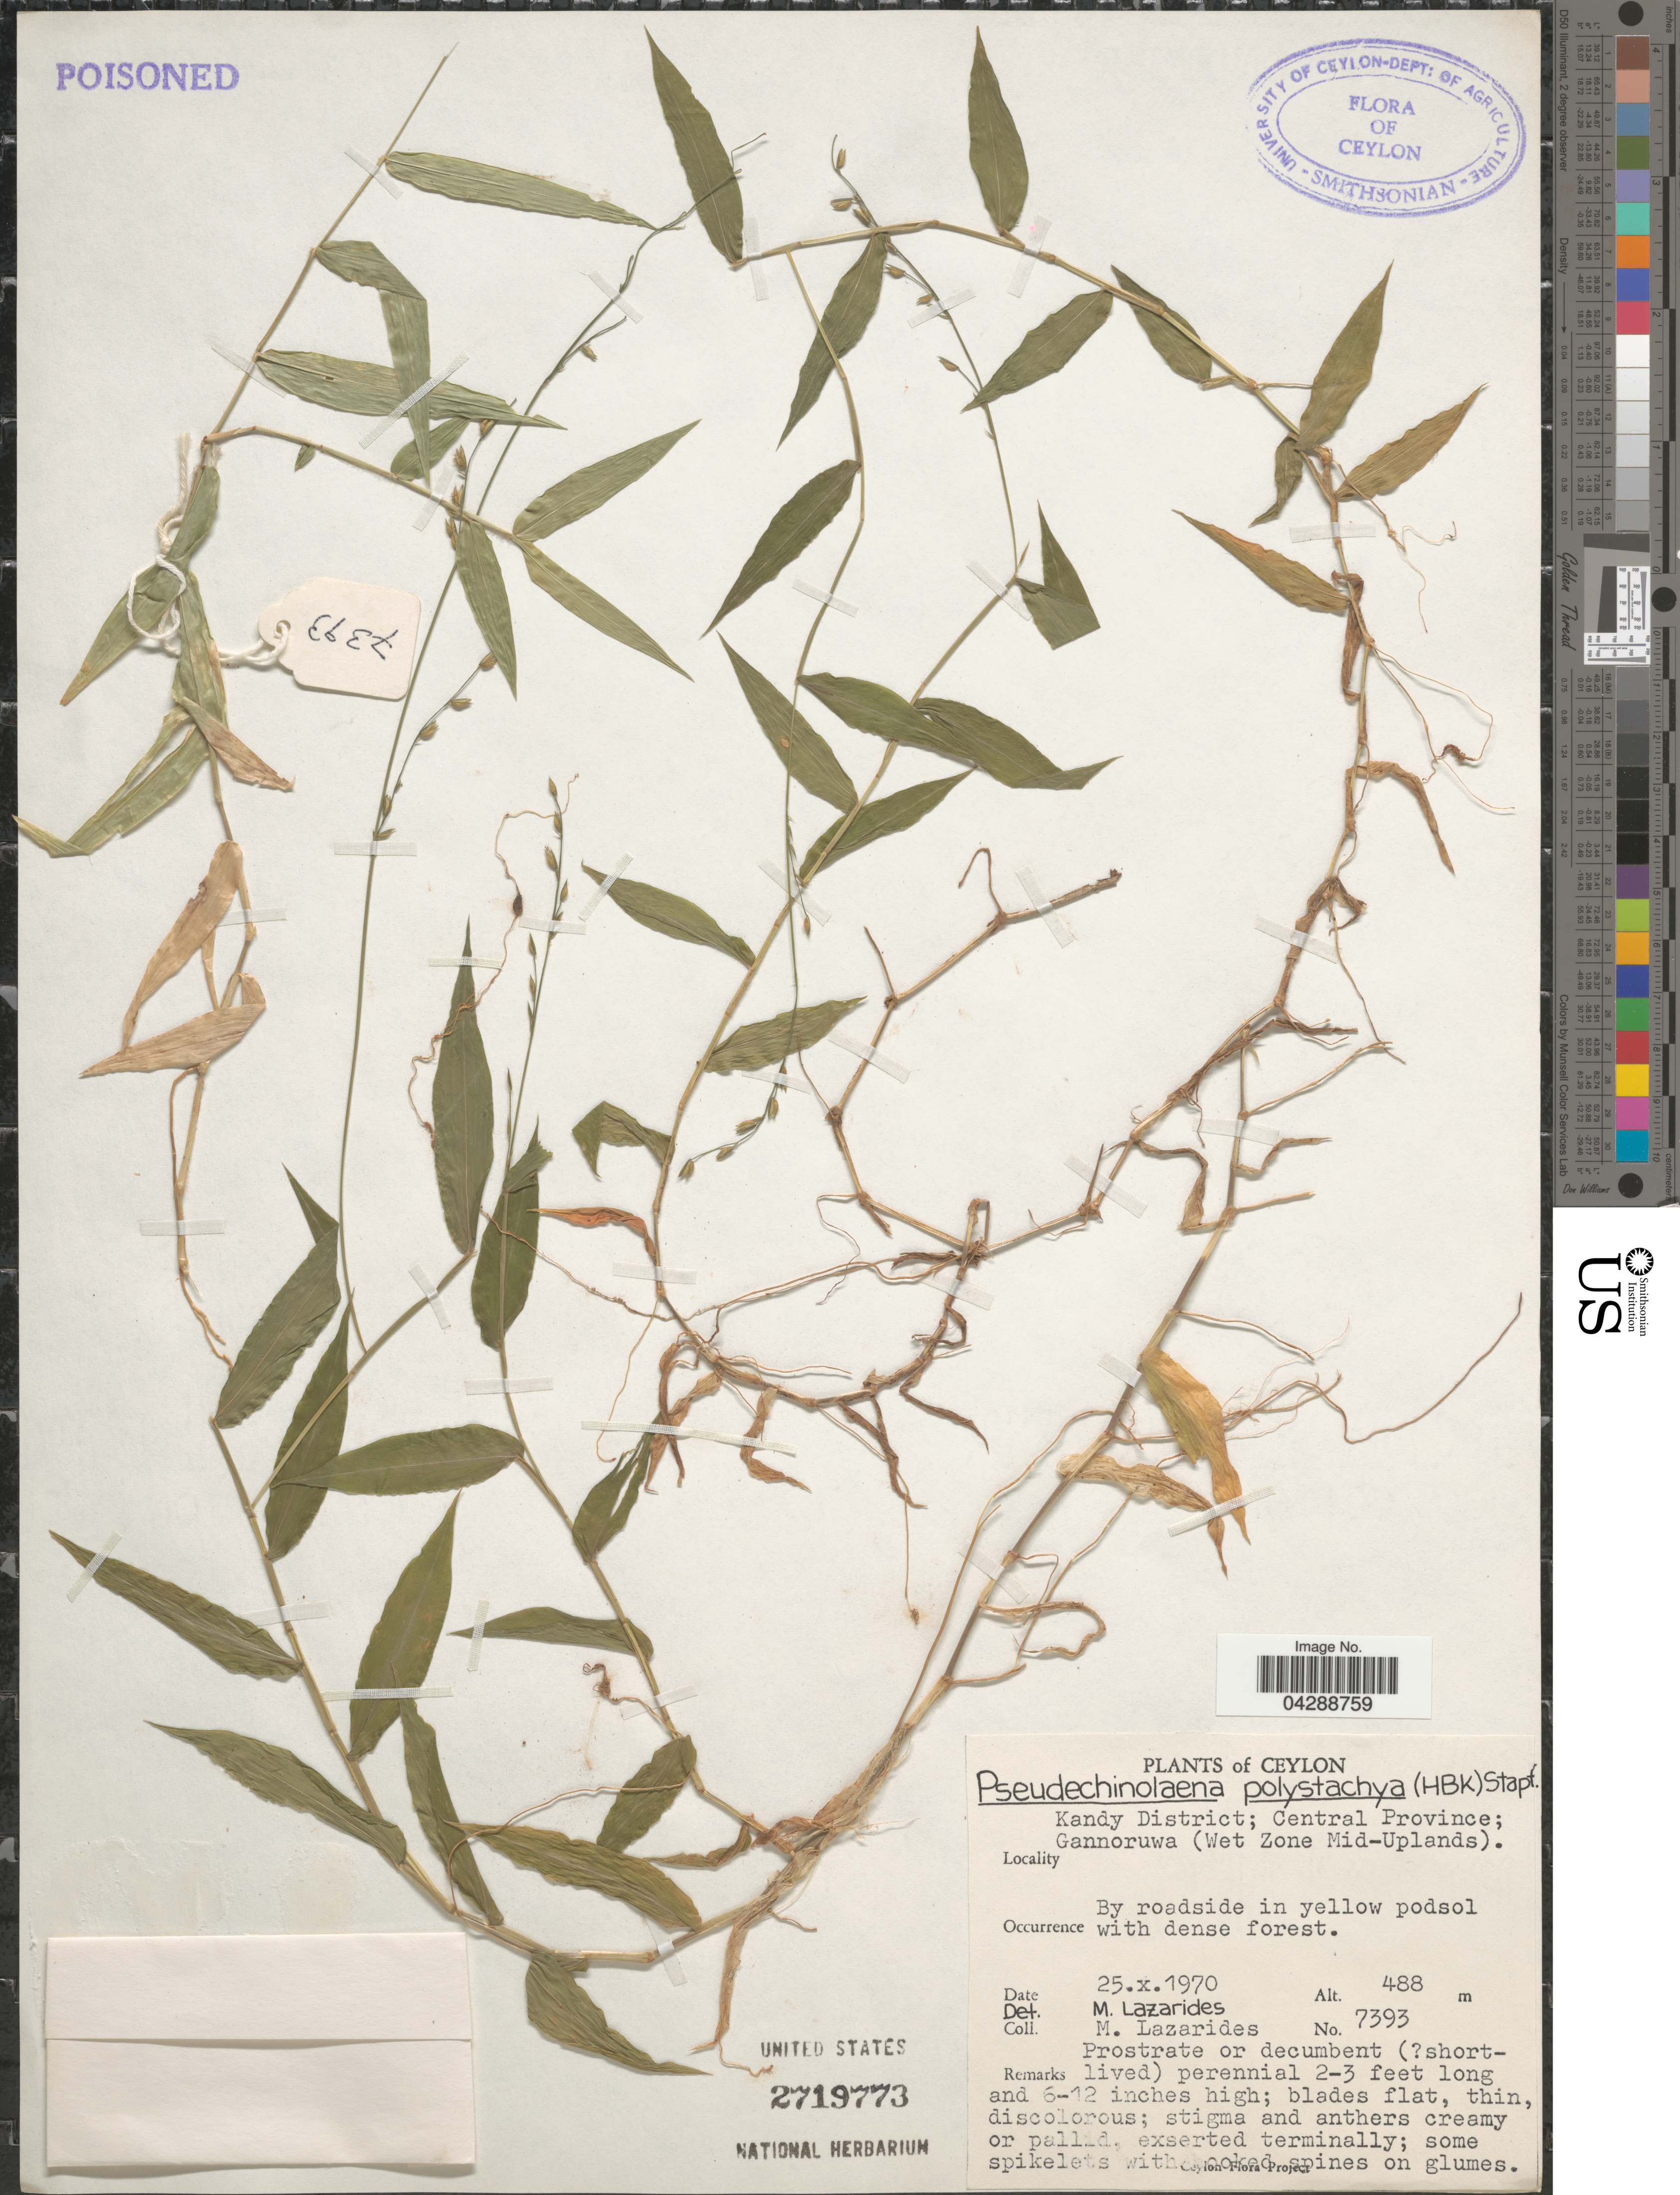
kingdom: Plantae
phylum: Tracheophyta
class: Liliopsida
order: Poales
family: Poaceae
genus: Pseudechinolaena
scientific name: Pseudechinolaena polystachya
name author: (Kunth) Stapf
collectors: M. Lazarides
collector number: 7393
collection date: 1970-10-25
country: Sri Lanka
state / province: Central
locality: Ceylon. Kandy District; Gannoruwa (Wet Zone Mid-Uplands). By roadside in yellow podsol with dense forest.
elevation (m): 488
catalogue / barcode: US 2719773